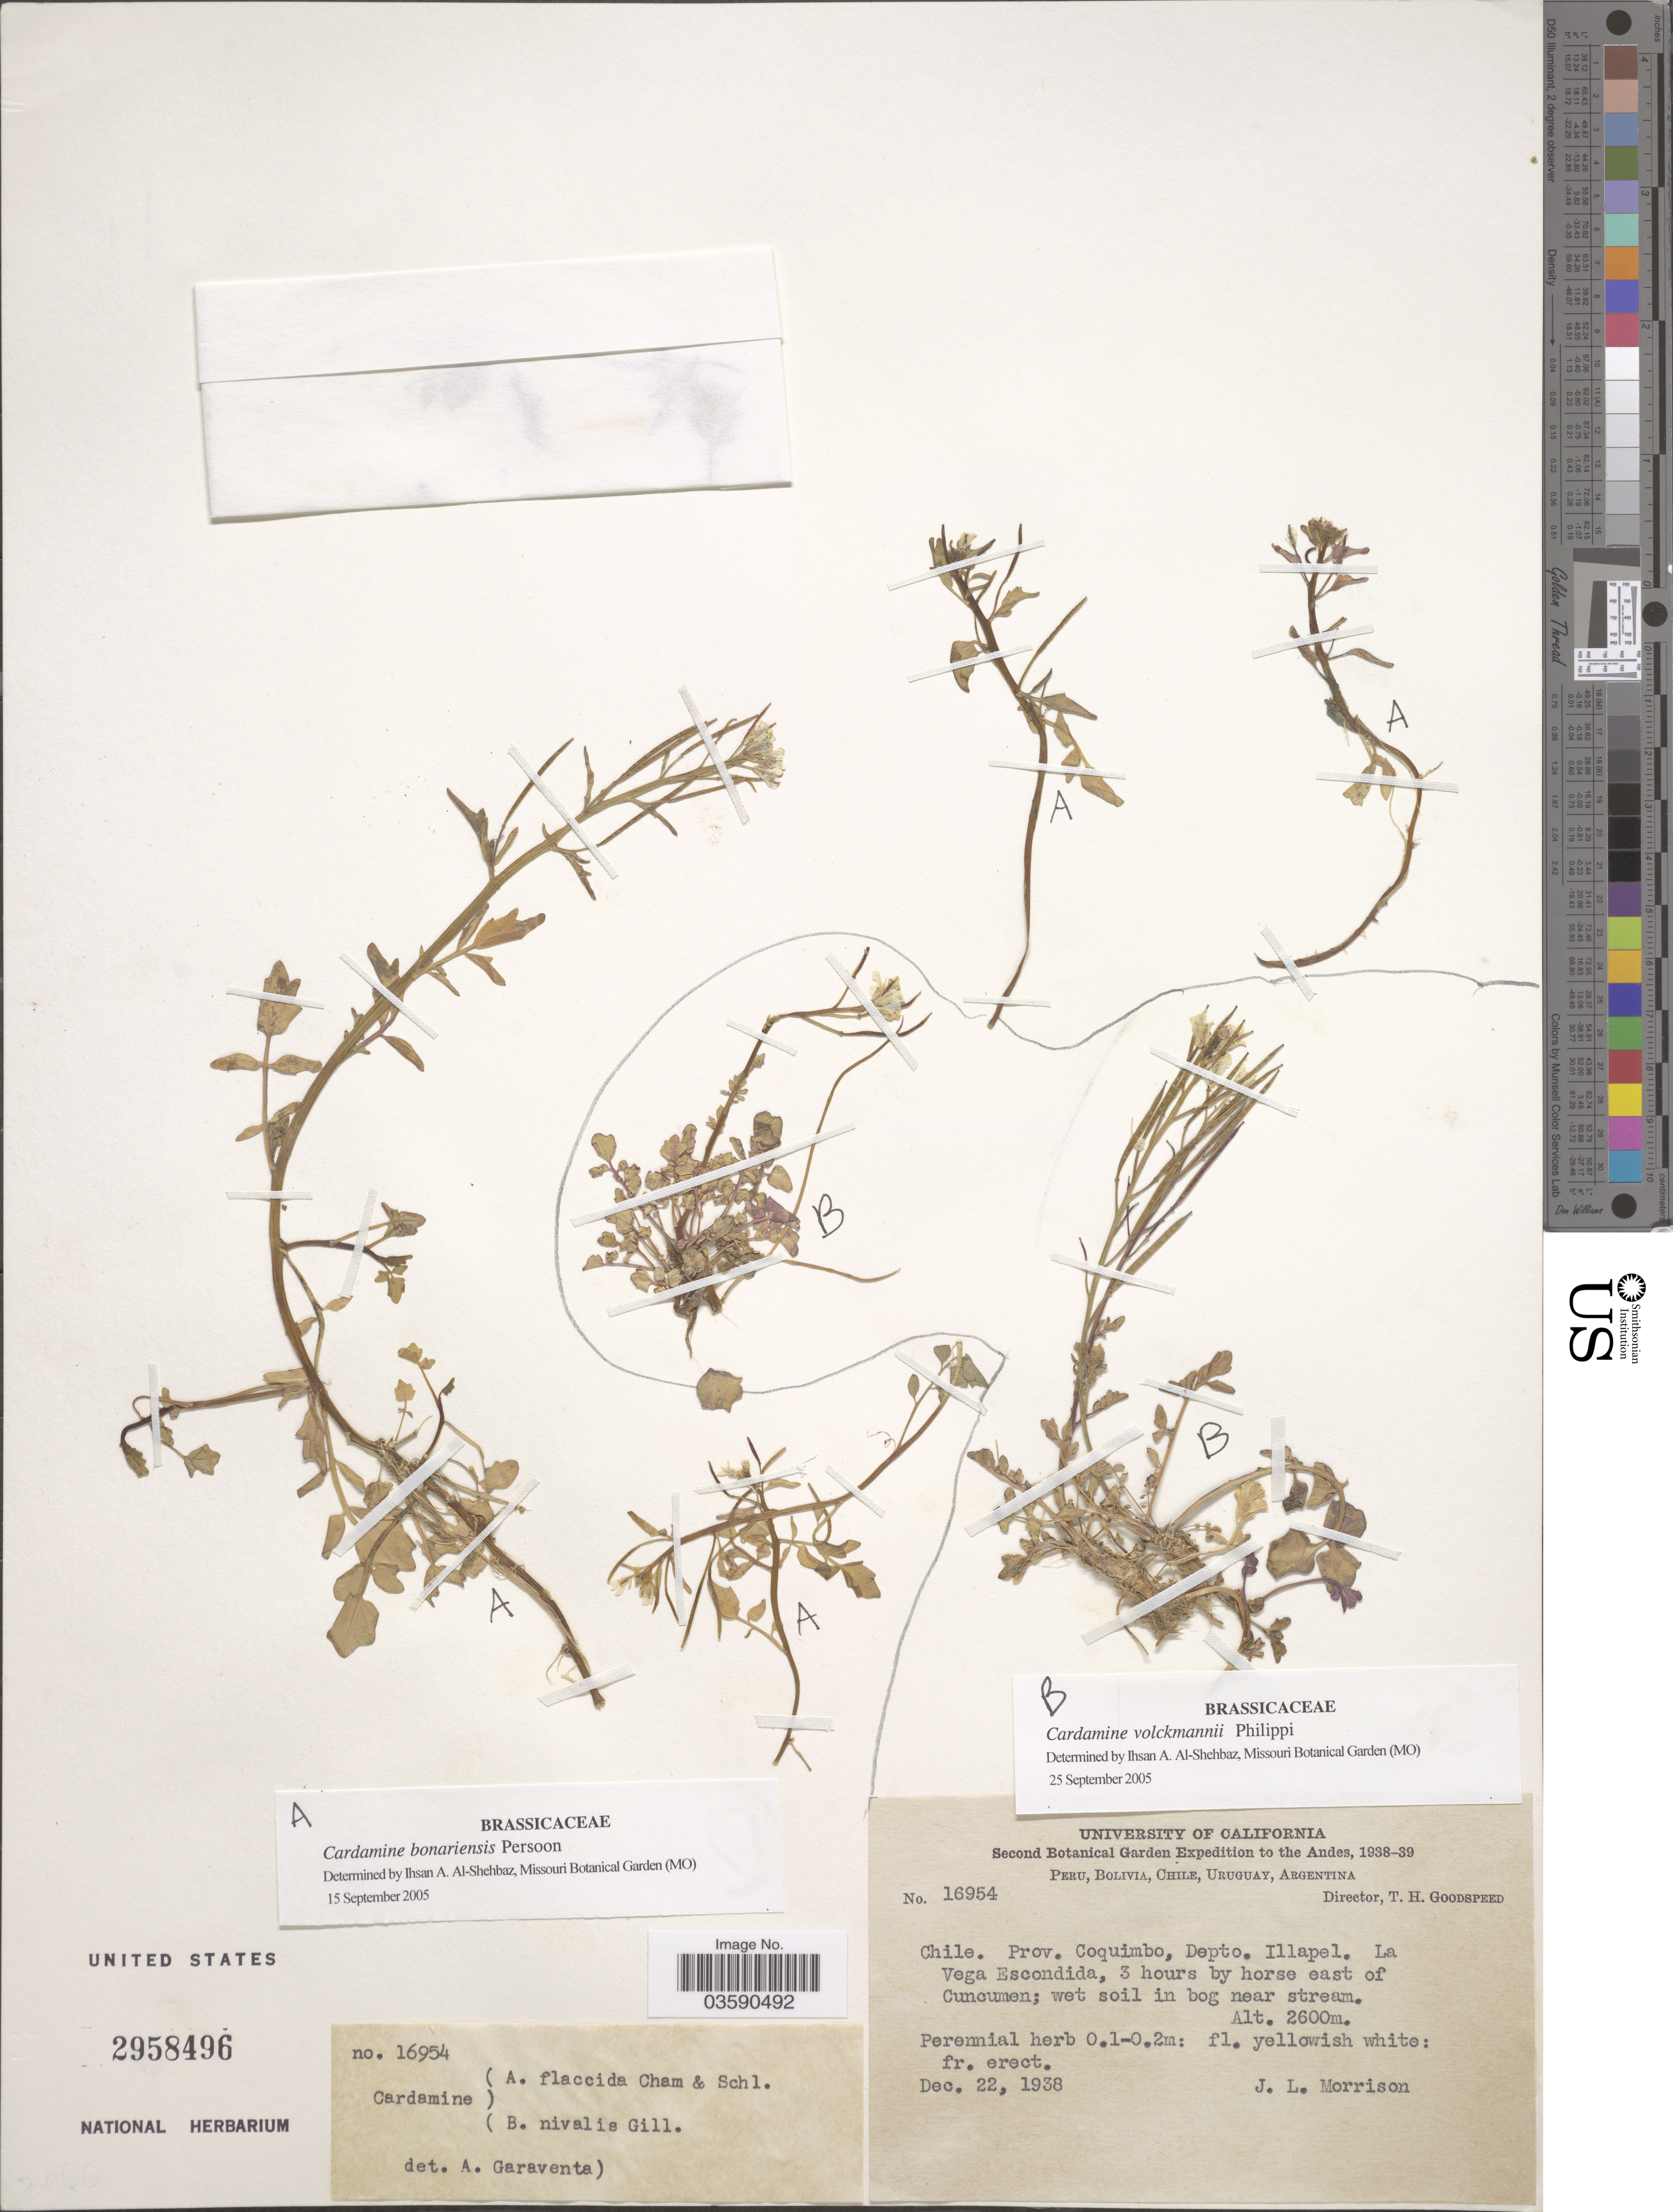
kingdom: Plantae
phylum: Tracheophyta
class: Magnoliopsida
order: Brassicales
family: Brassicaceae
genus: Cardamine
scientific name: Cardamine volckmannii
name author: Phil.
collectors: J. Morrison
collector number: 16954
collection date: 1938-12-22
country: Chile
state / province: Coquimbo (IV)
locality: The Andes. Depto. Illapel. La Vega Escondida, 3 hours by horse east of Cuncumen.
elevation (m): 2600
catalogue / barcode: US 2958496